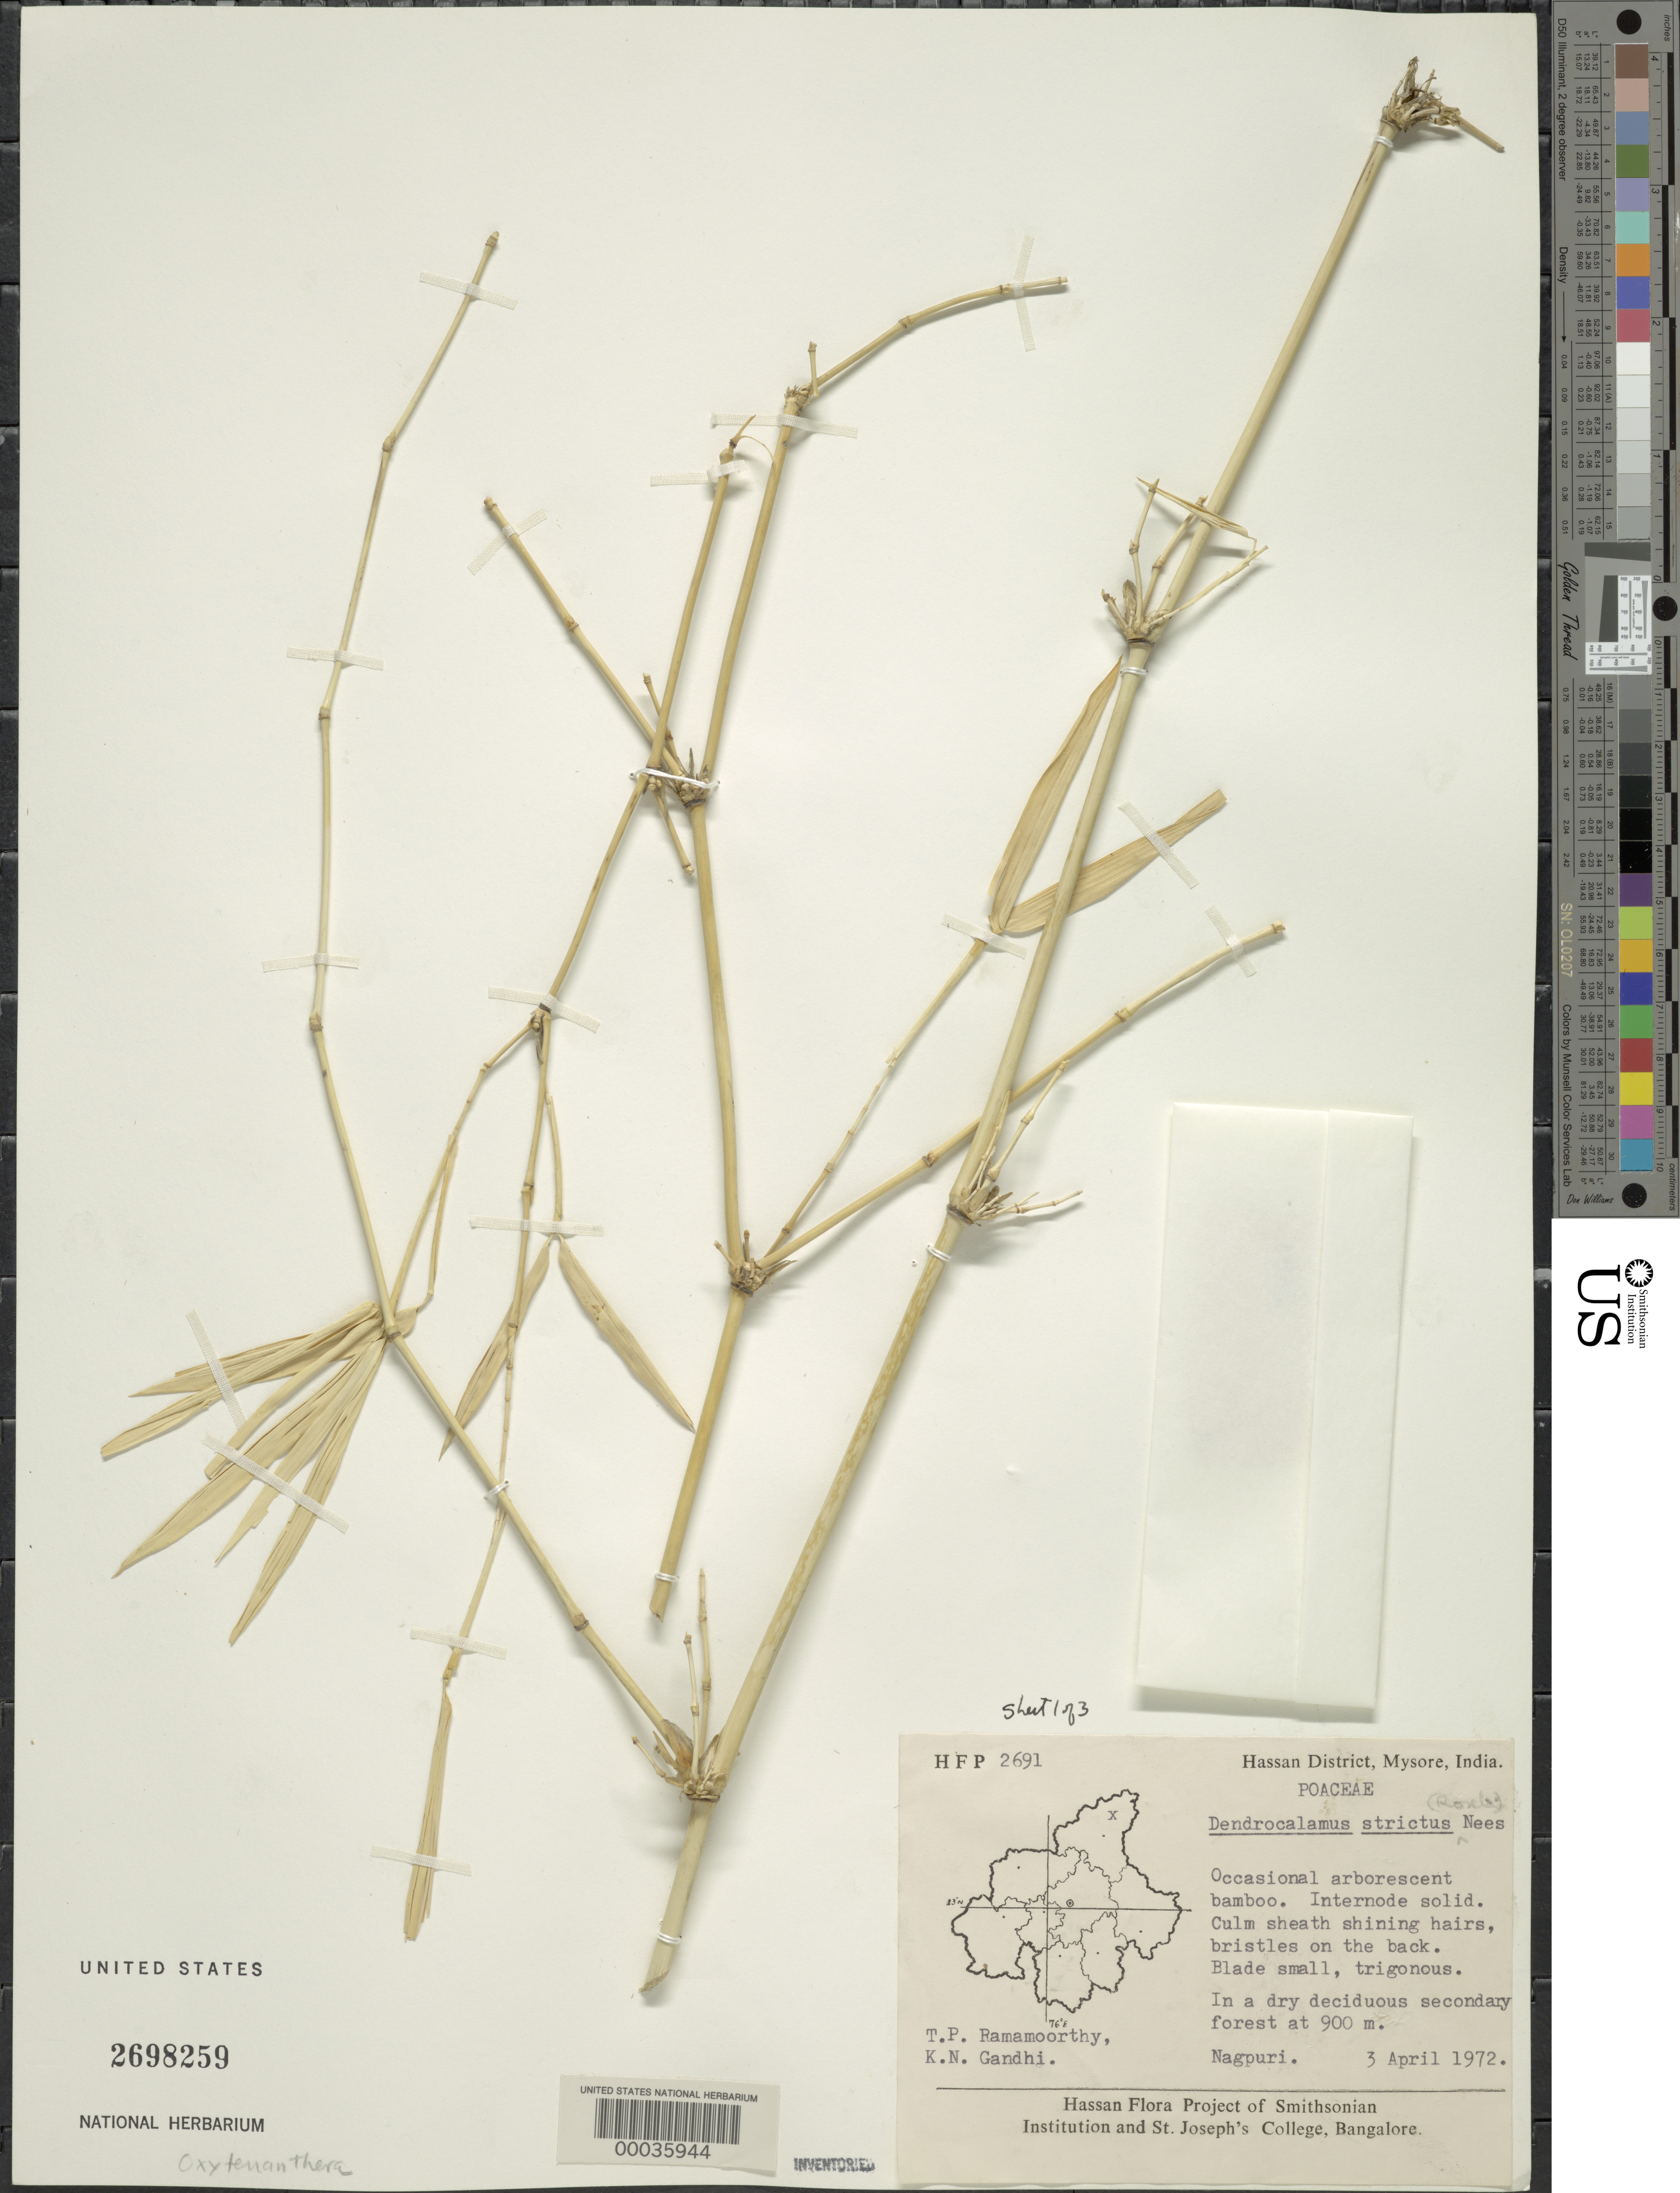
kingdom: Plantae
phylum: Tracheophyta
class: Liliopsida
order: Poales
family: Poaceae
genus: Dendrocalamus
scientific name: Dendrocalamus strictus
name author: (Roxb.) Nees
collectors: T. P. Ramamoorthy & K. N. Gandhi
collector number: Hfp2691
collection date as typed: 03 Apr 1972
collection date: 1972-04-03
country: India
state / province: Karnataka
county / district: Hassan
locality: Mysore, mysore state [mysore state = karnataka.]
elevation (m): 900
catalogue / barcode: US 2698259